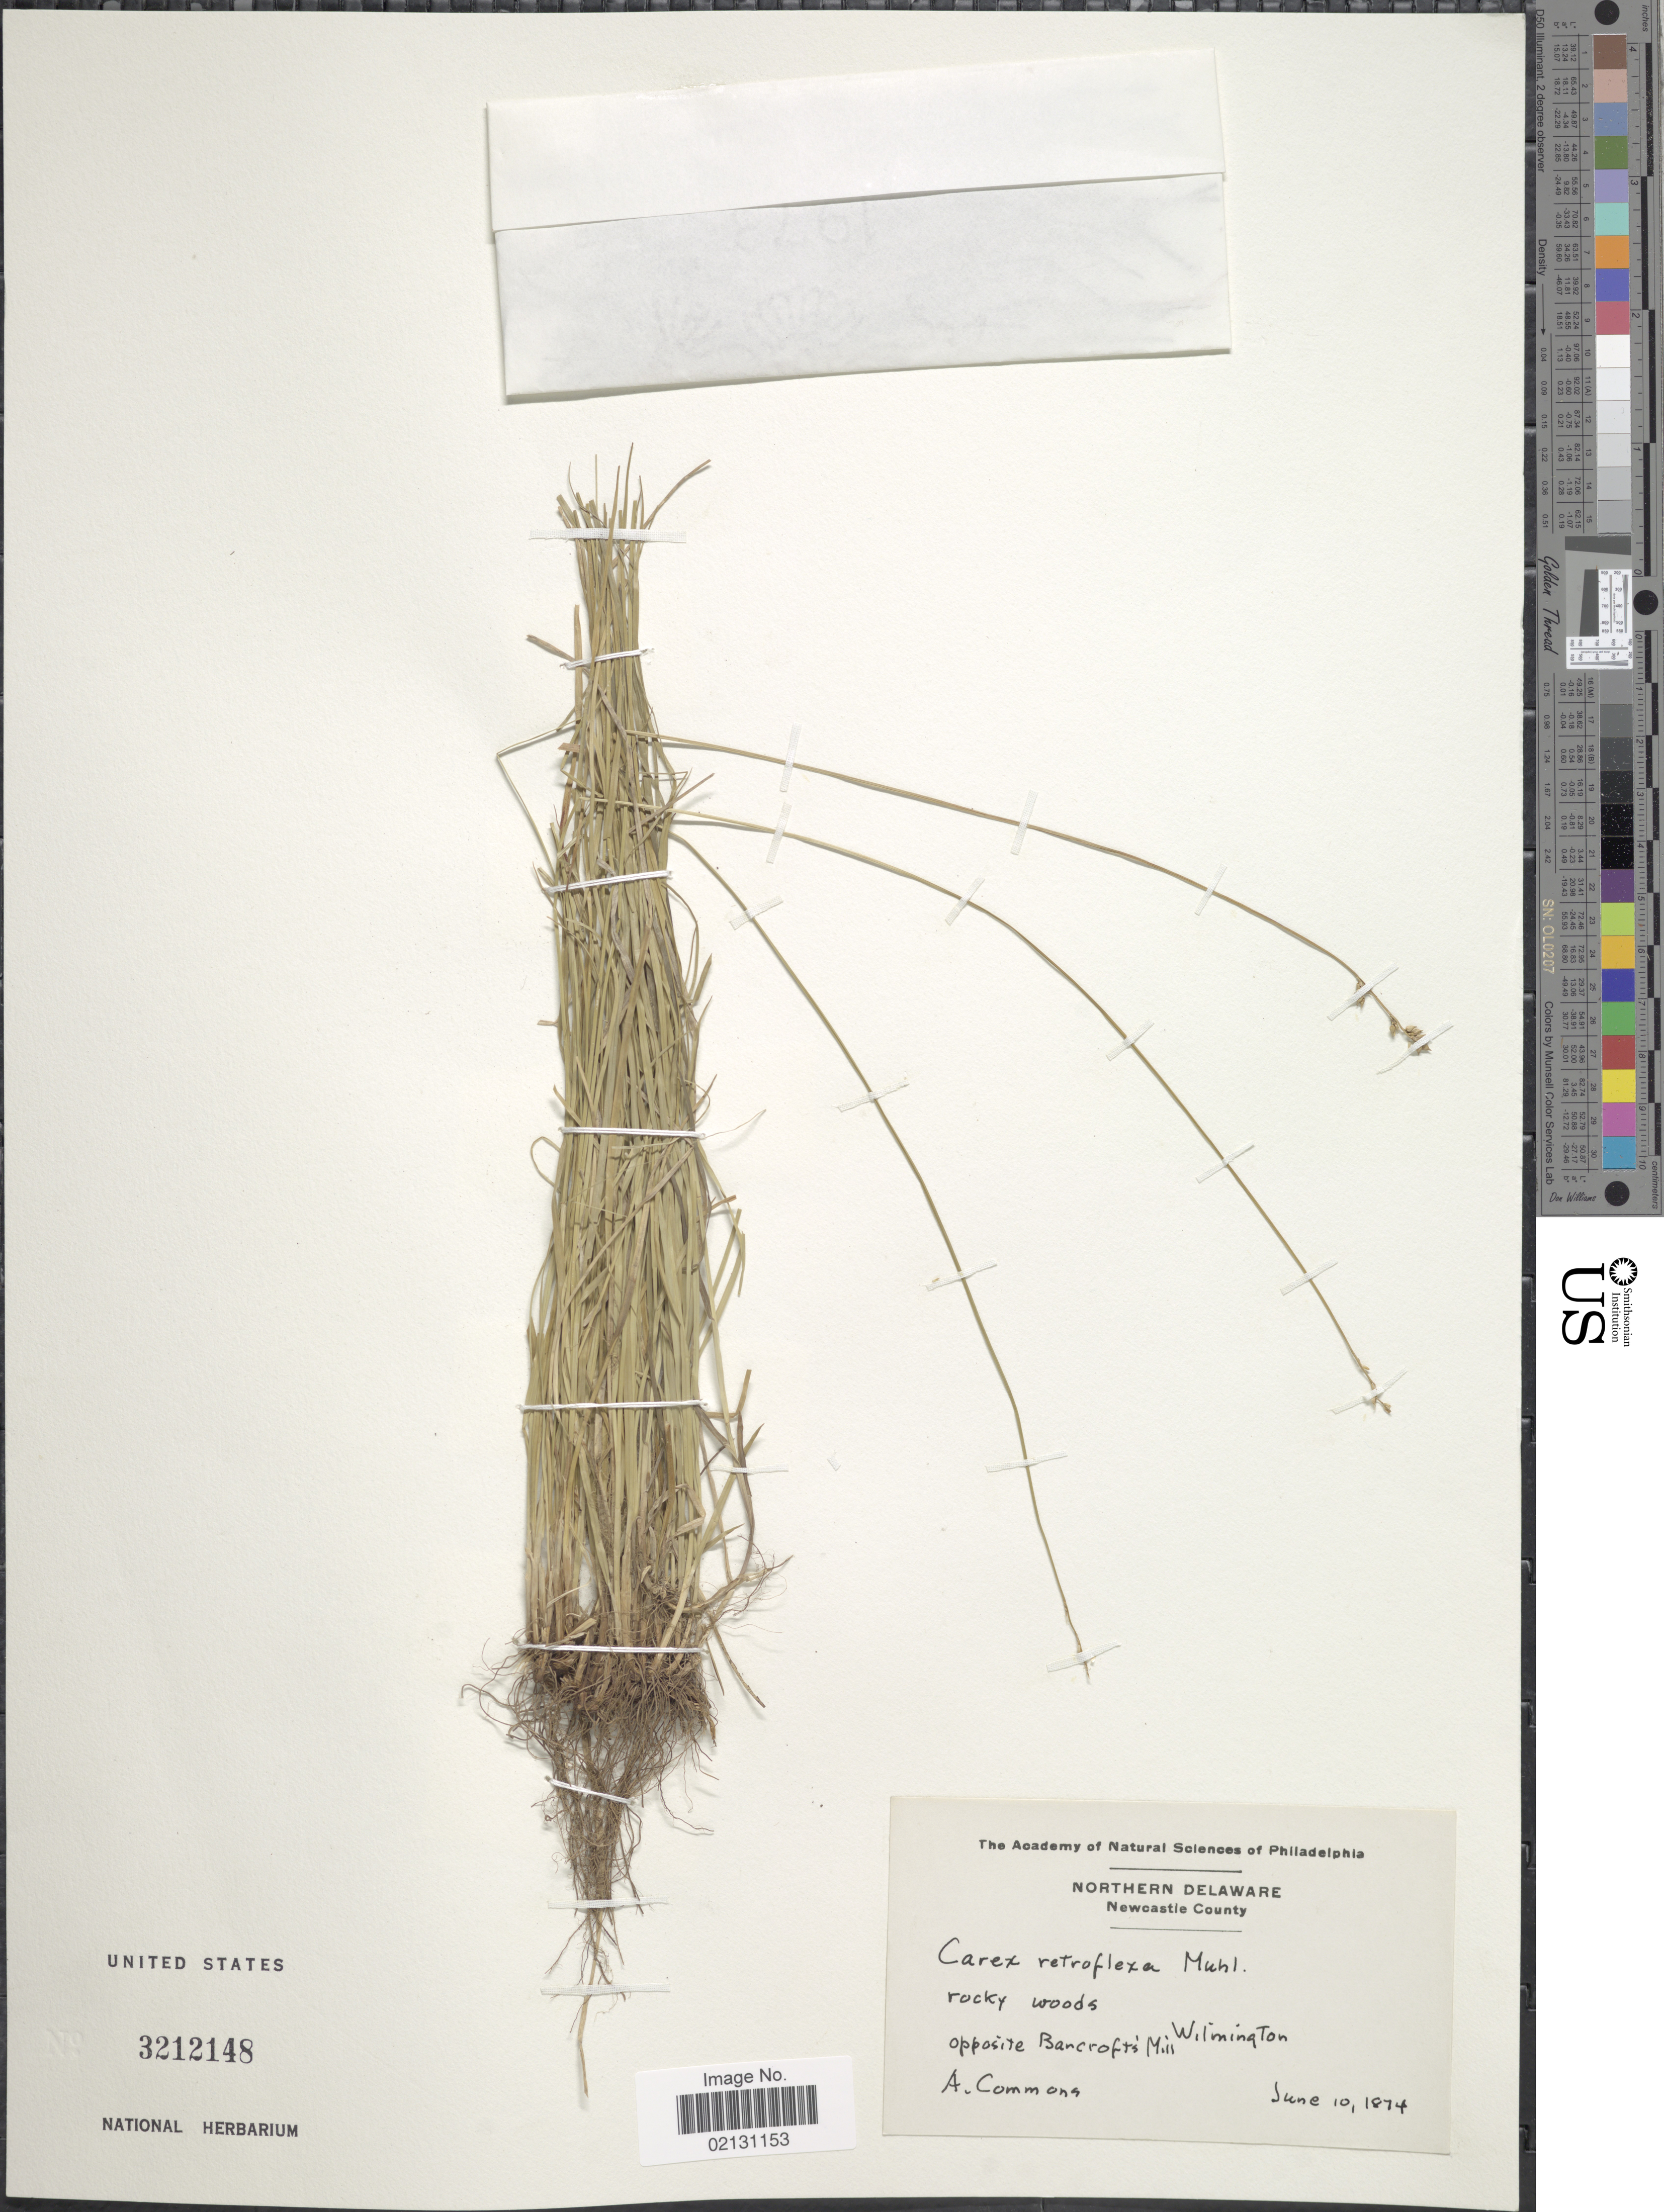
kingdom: Plantae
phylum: Tracheophyta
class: Liliopsida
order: Poales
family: Cyperaceae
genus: Carex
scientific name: Carex retroflexa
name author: Muhl. ex Willd.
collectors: A. Commons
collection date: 1874-06-10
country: United States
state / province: Delaware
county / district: New Castle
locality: Northern Delaware, Newcastle County, rocky woods, Opposite Bancroft's Mill Wilmington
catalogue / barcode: US 3212148